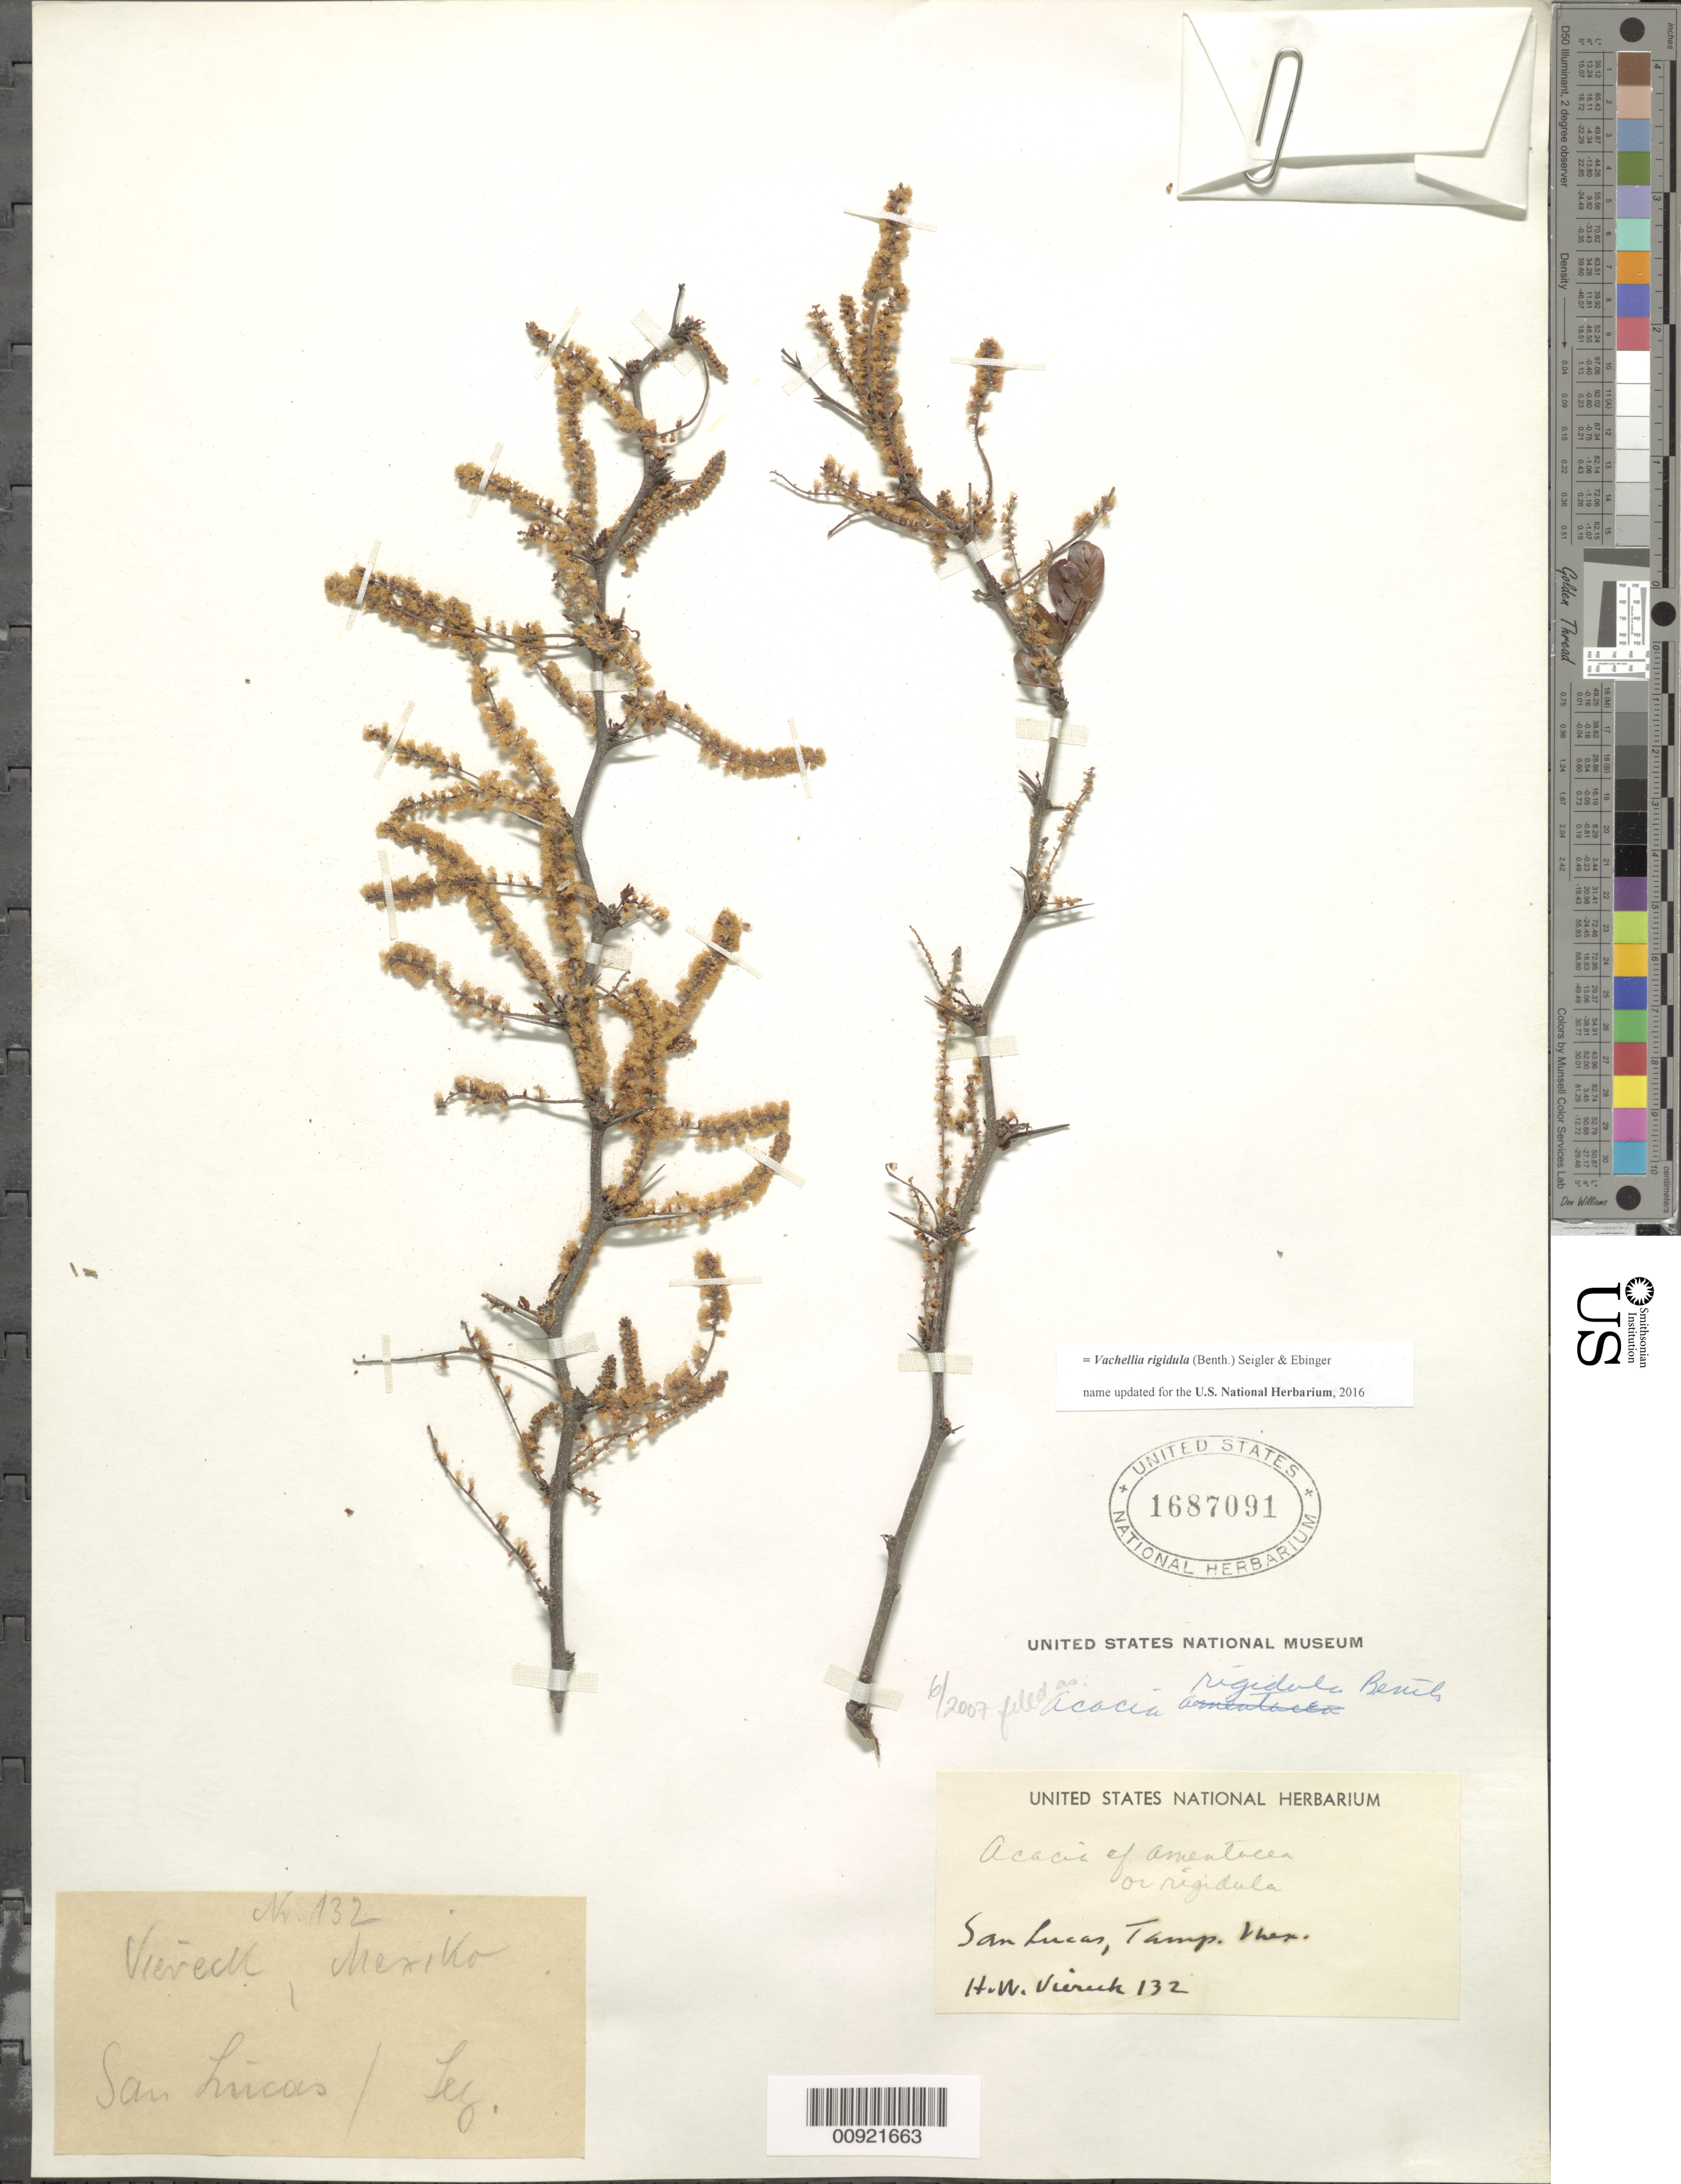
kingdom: Plantae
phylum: Tracheophyta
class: Magnoliopsida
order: Fabales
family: Fabaceae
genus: Vachellia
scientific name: Vachellia rigidula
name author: (Benth.) Seigler & Ebinger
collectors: H. W. Viereck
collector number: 132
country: Mexico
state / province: Tamaulipas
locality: San Lucas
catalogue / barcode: US 1687091